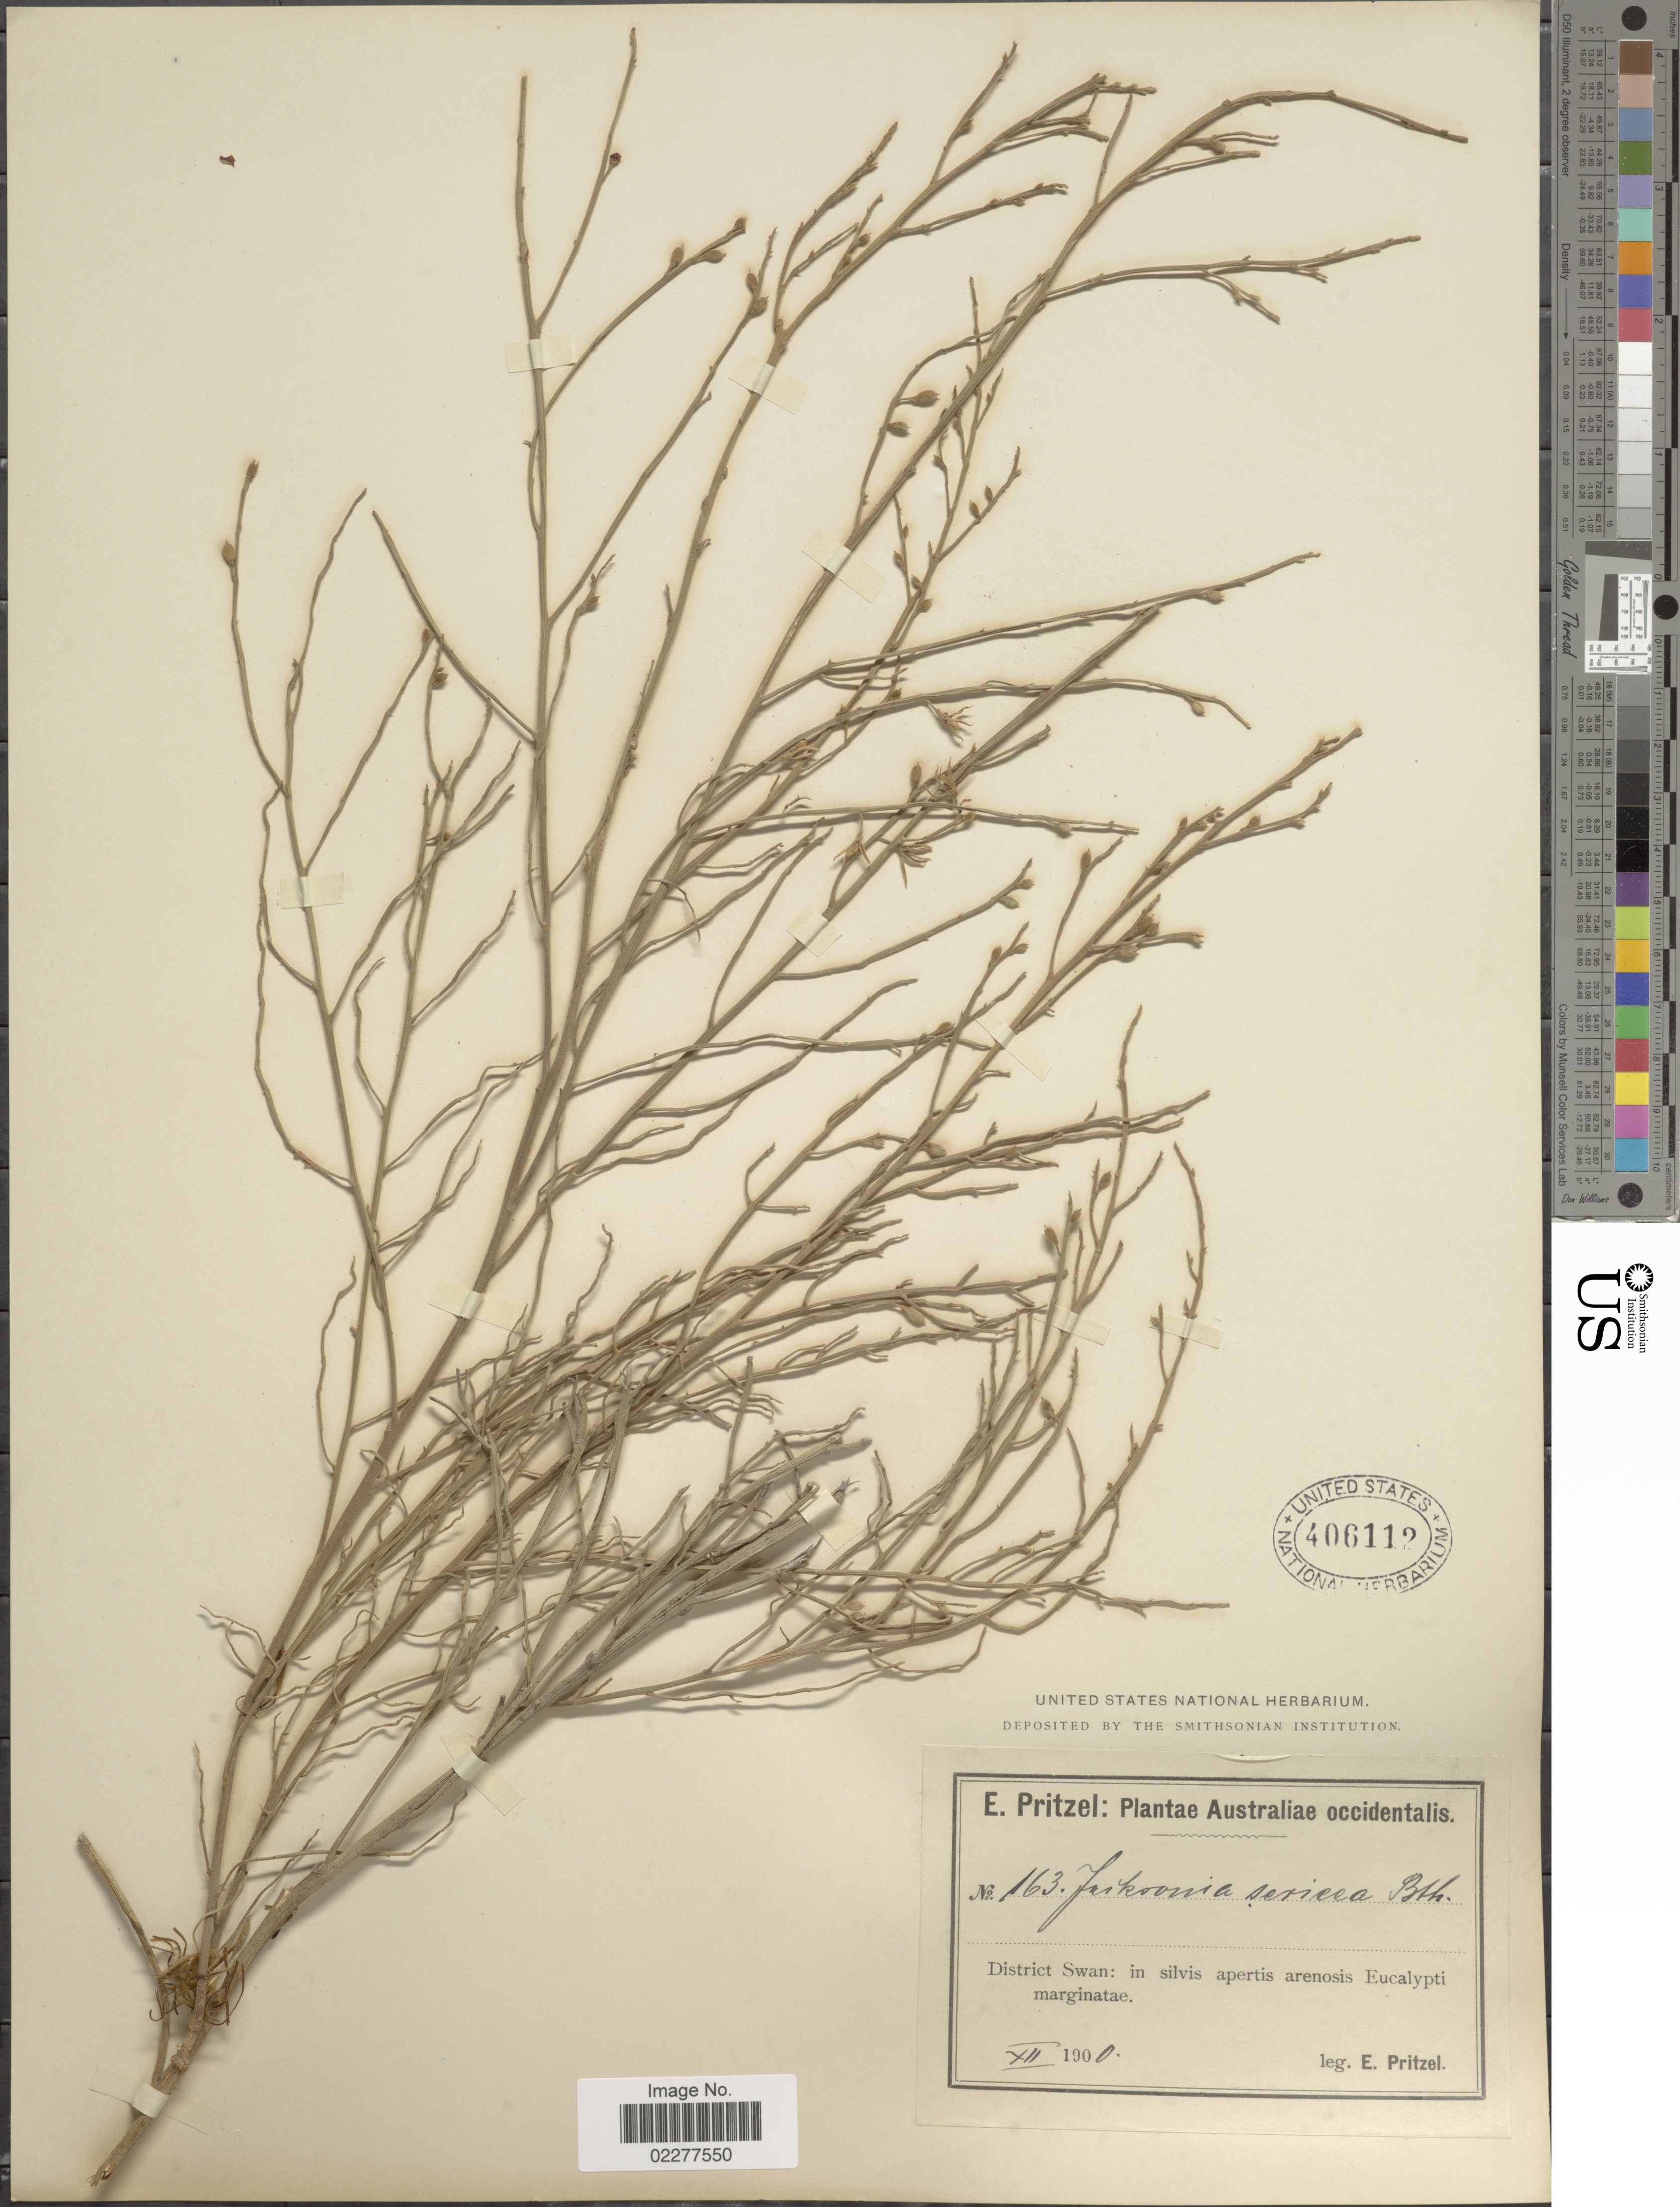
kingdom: Plantae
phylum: Tracheophyta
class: Magnoliopsida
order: Fabales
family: Fabaceae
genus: Jacksonia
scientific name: Jacksonia sericea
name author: Benth.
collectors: E. G. Pritzel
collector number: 163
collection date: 1900-12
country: Australia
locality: District Swan: in silvis apertis arenosis Eucalypti marginatae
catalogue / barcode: US 406112